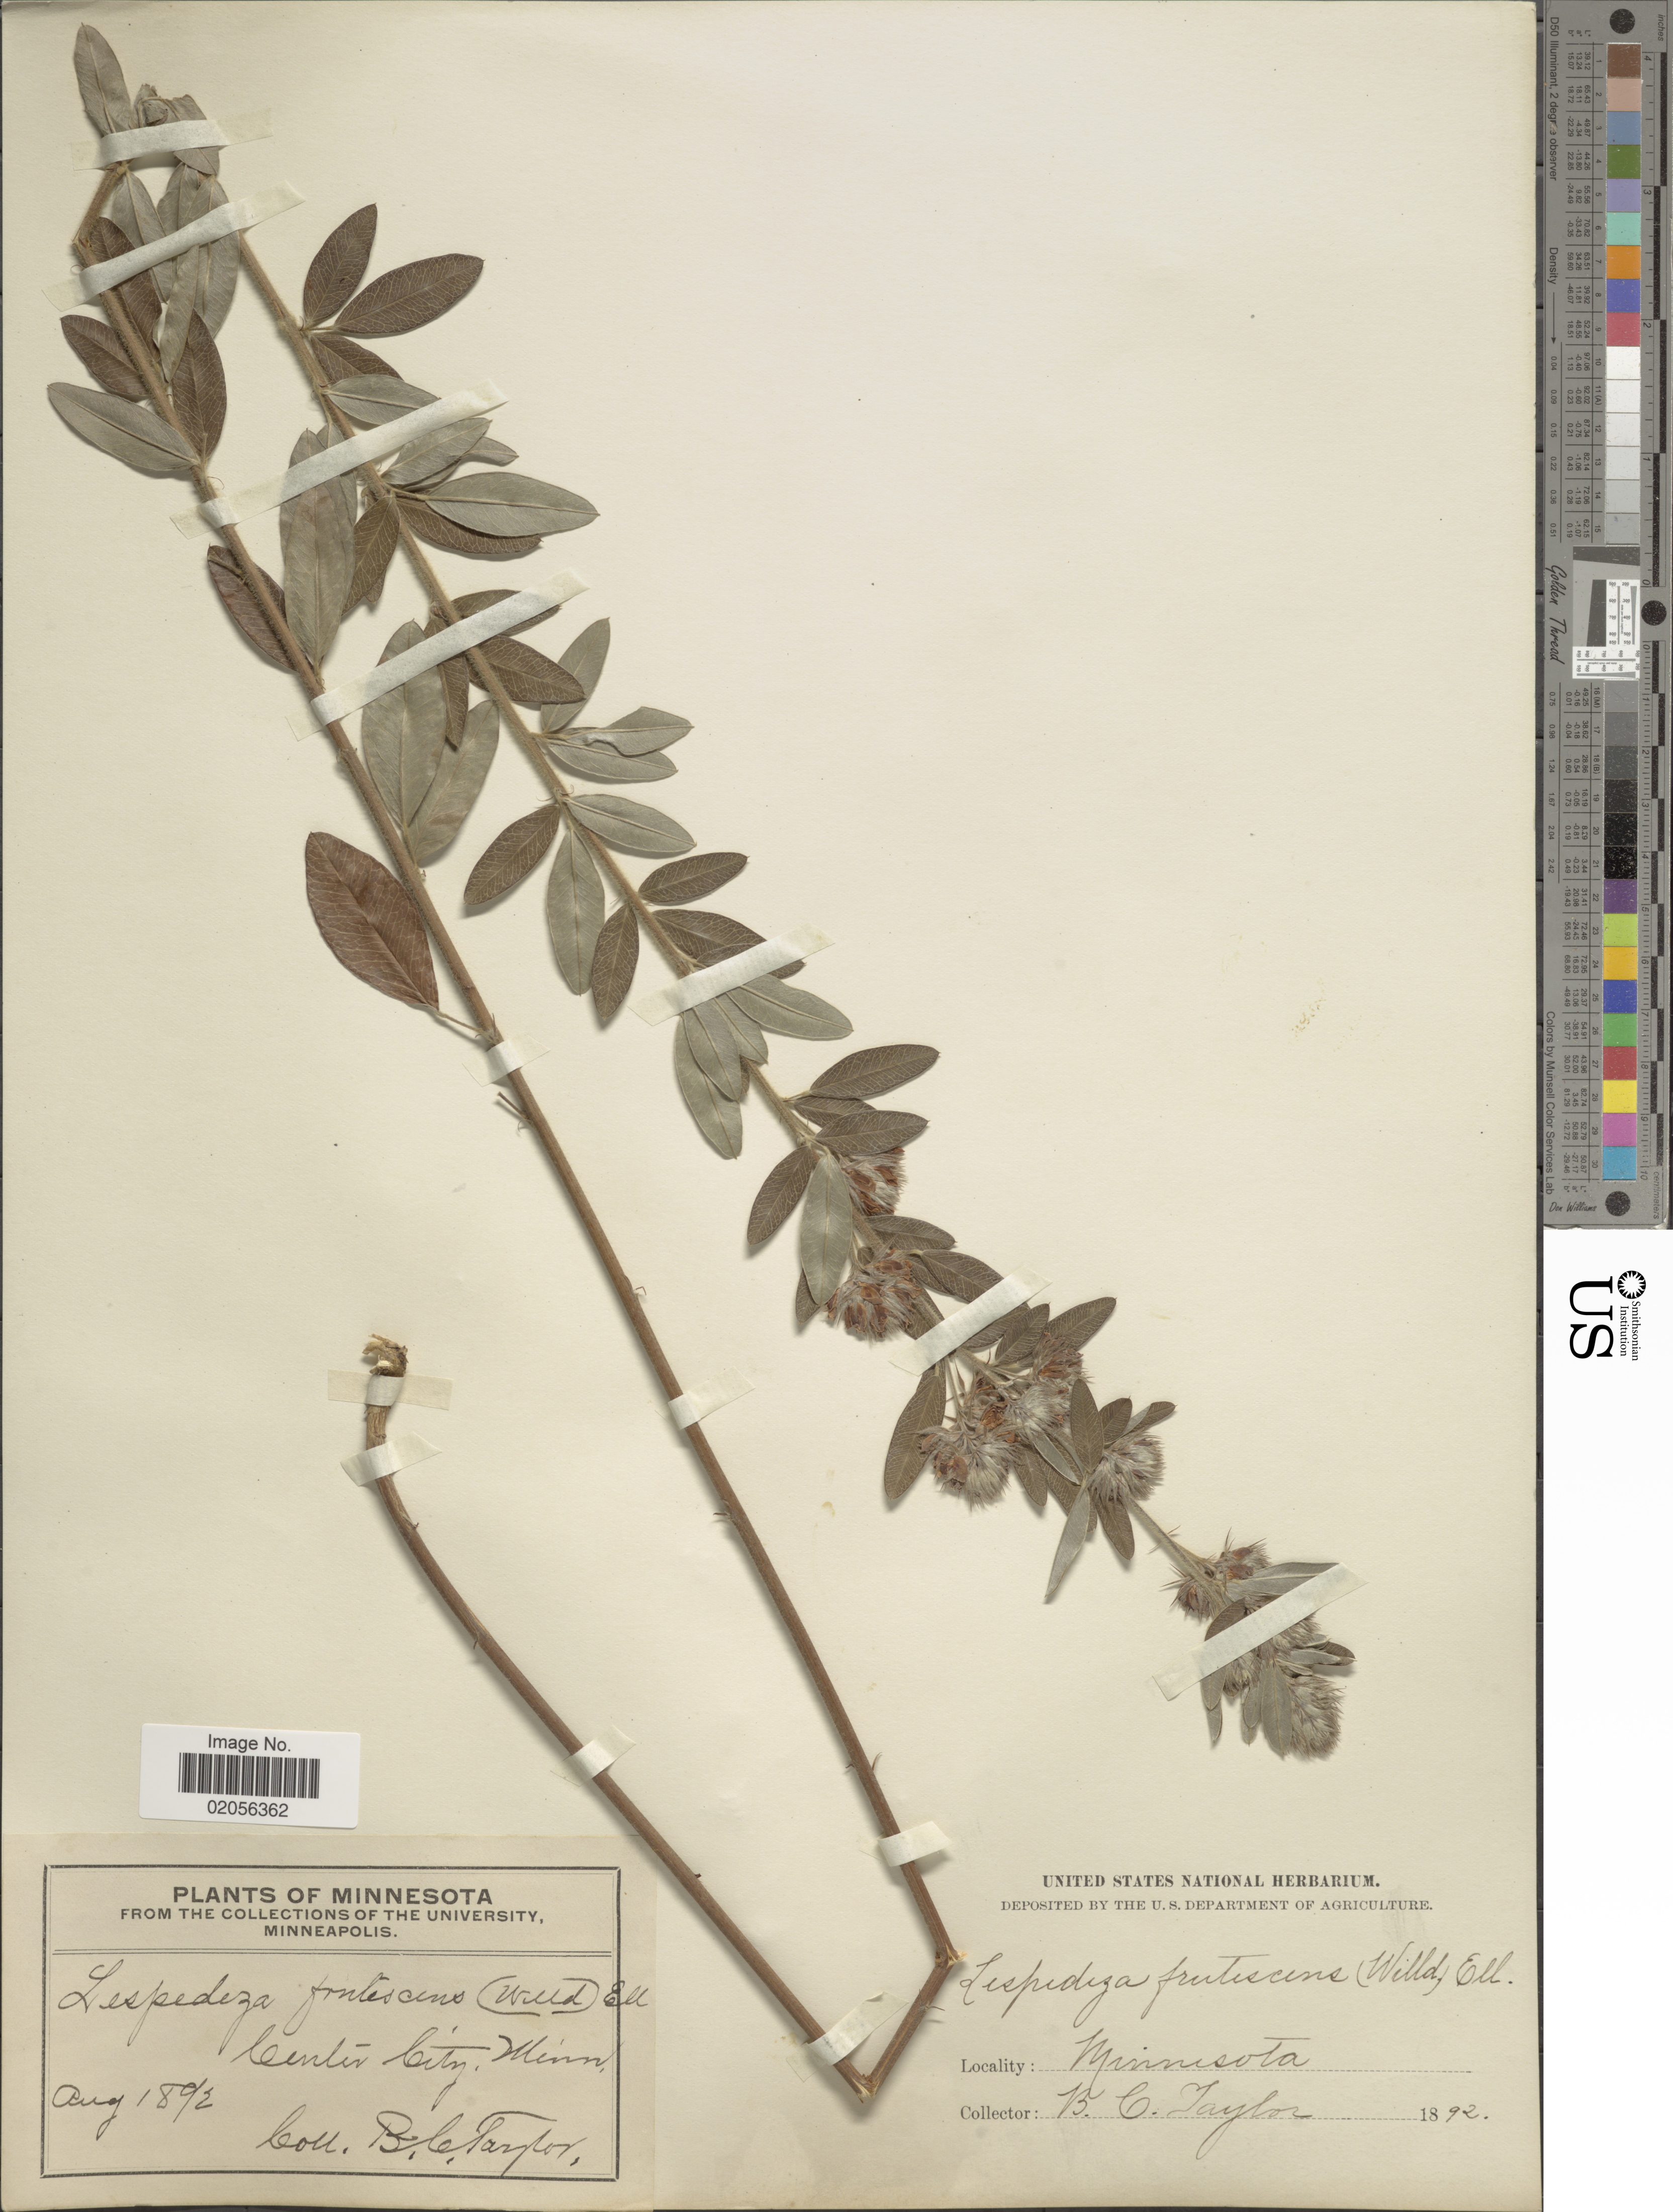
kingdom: Plantae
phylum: Tracheophyta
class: Magnoliopsida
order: Fabales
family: Fabaceae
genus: Lespedeza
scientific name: Lespedeza capitata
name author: Michx.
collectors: B. C. Taylor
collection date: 1892-08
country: United States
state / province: Minnesota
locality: Center City